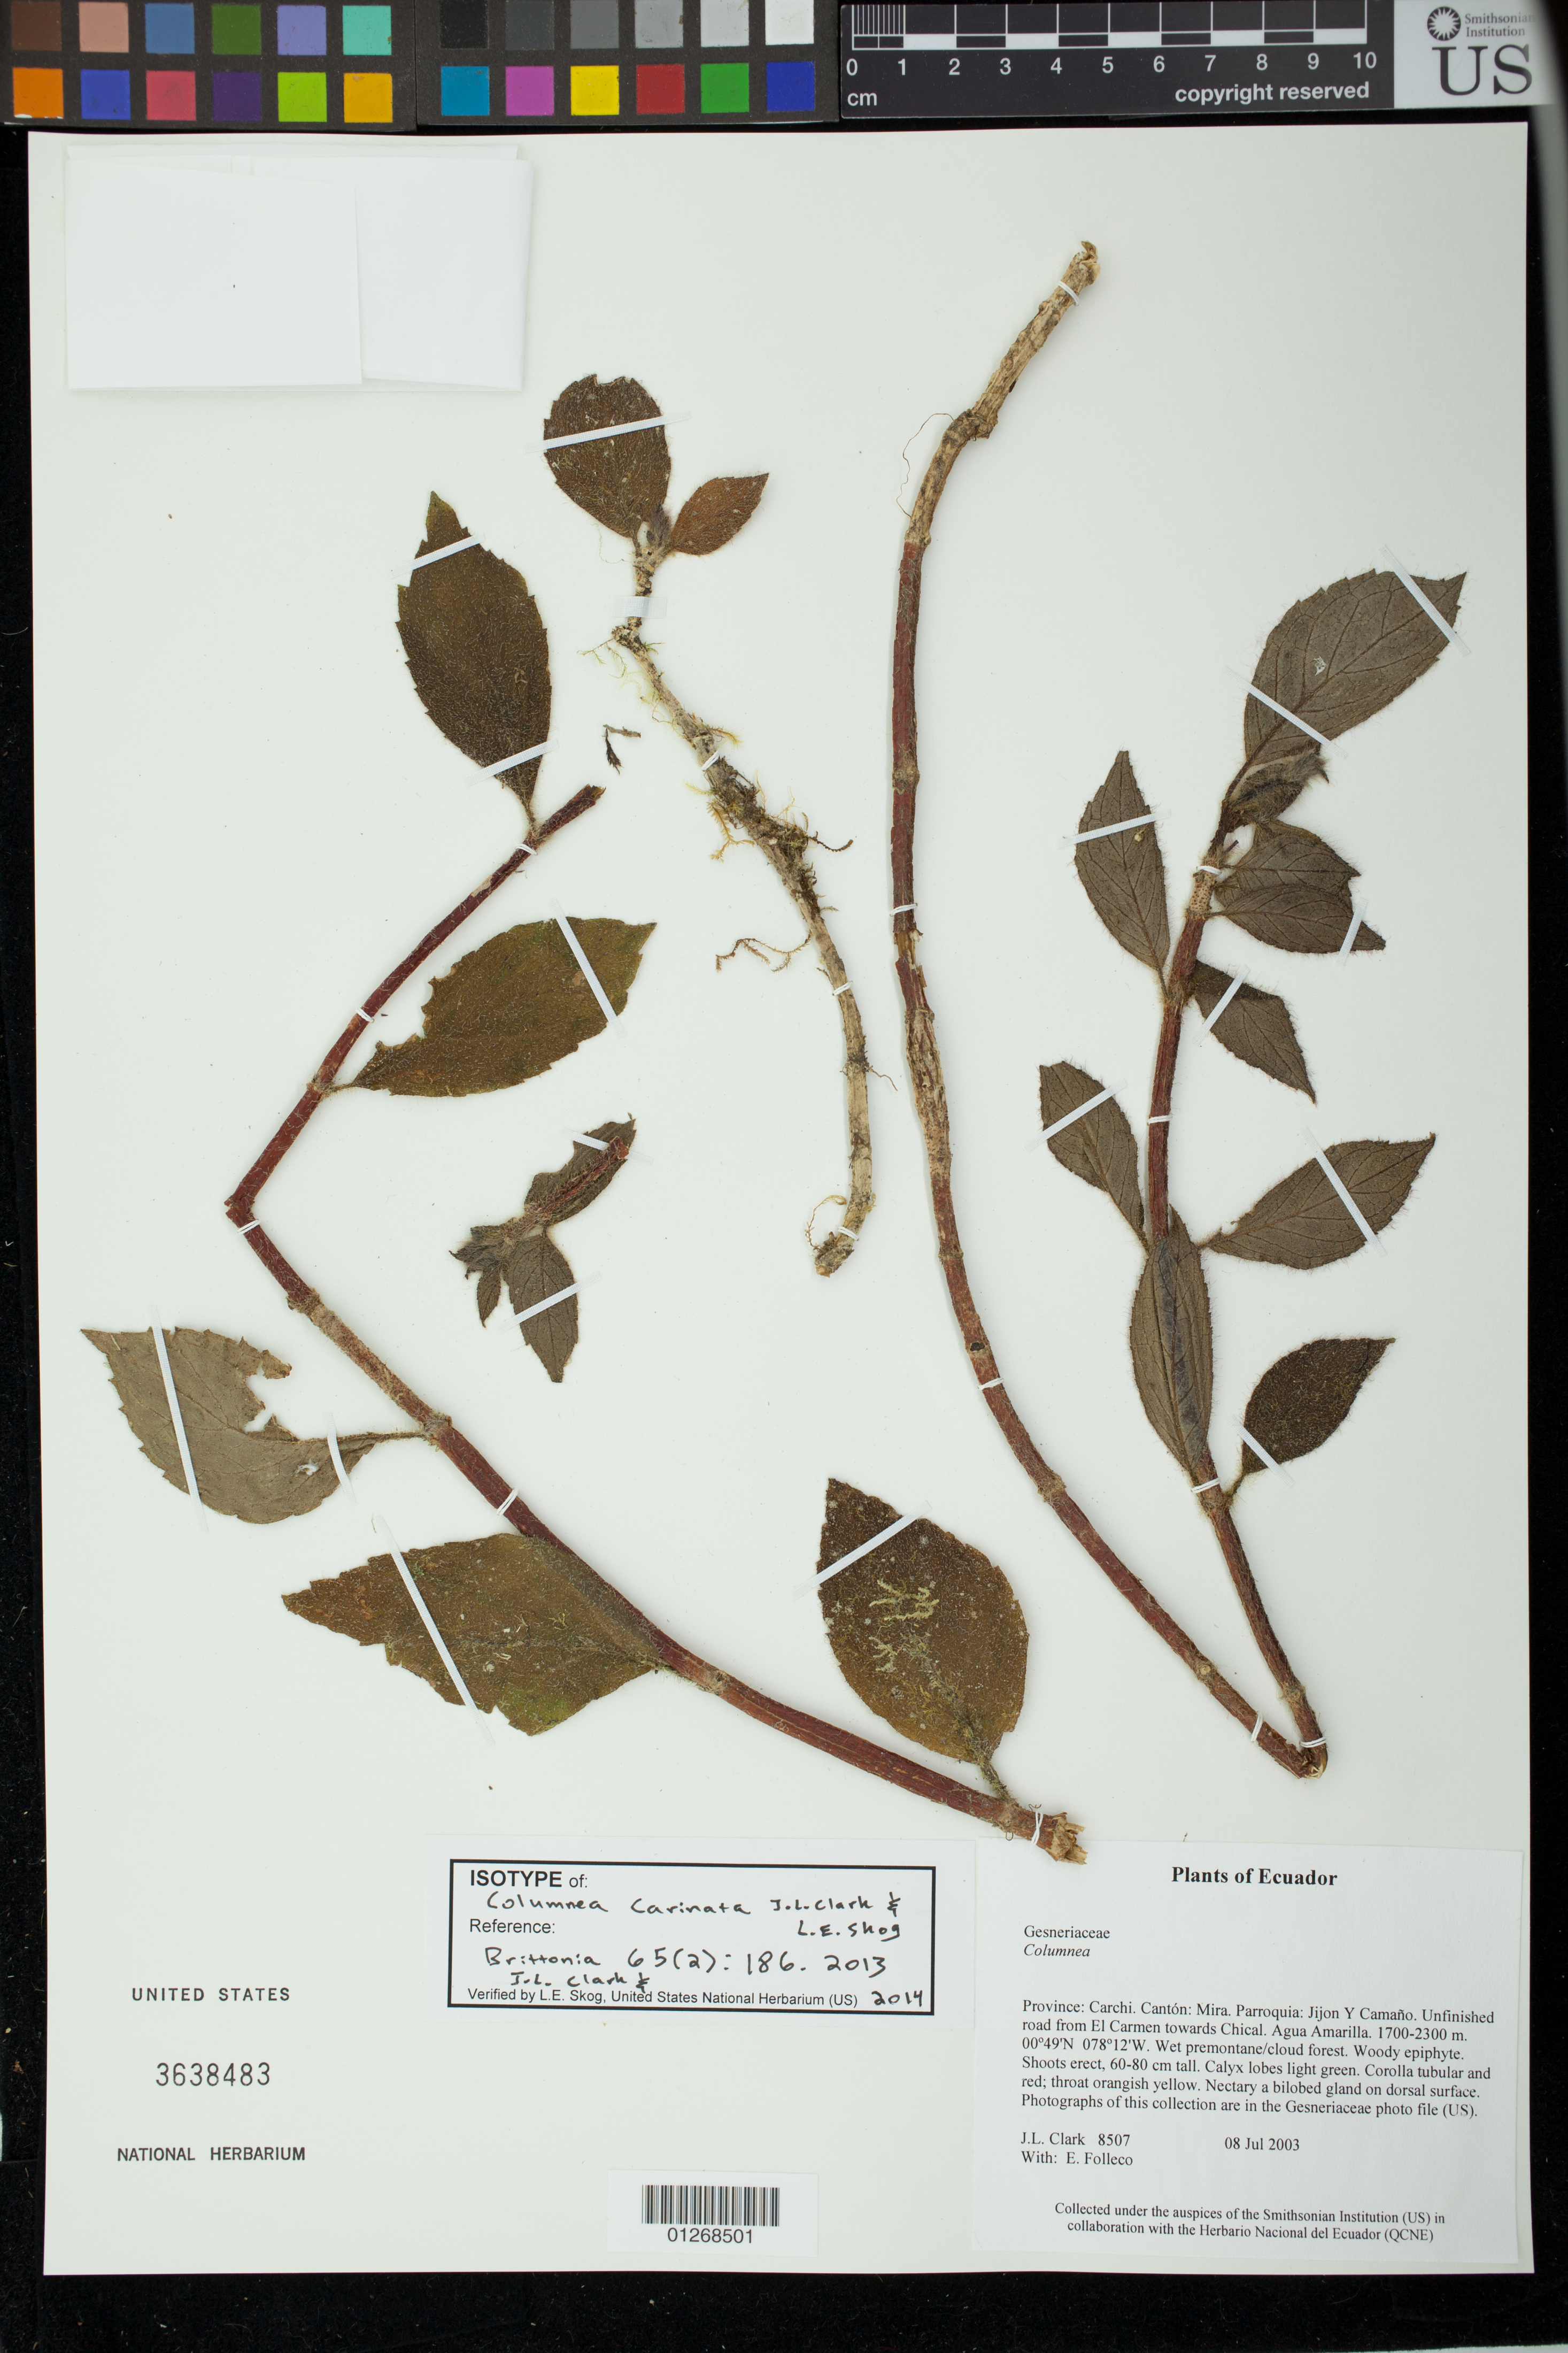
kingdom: Plantae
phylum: Tracheophyta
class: Magnoliopsida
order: Lamiales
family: Gesneriaceae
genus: Columnea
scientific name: Columnea carinata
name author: J.L. Clark & L.E. Skog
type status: Isotype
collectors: J. L. Clark & E. Folleco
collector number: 8507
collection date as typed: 08 Jul 2003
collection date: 2003-07-08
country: Ecuador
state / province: Carchi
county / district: Mira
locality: Province: Carchi. Cantón: Mira. Parroquia: Jijon Y Camaño. Unfinished road from El Carmen towards Chical. Agua Amarilla.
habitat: Wet premontane/cloud forest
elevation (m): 1700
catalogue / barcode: US 3638483